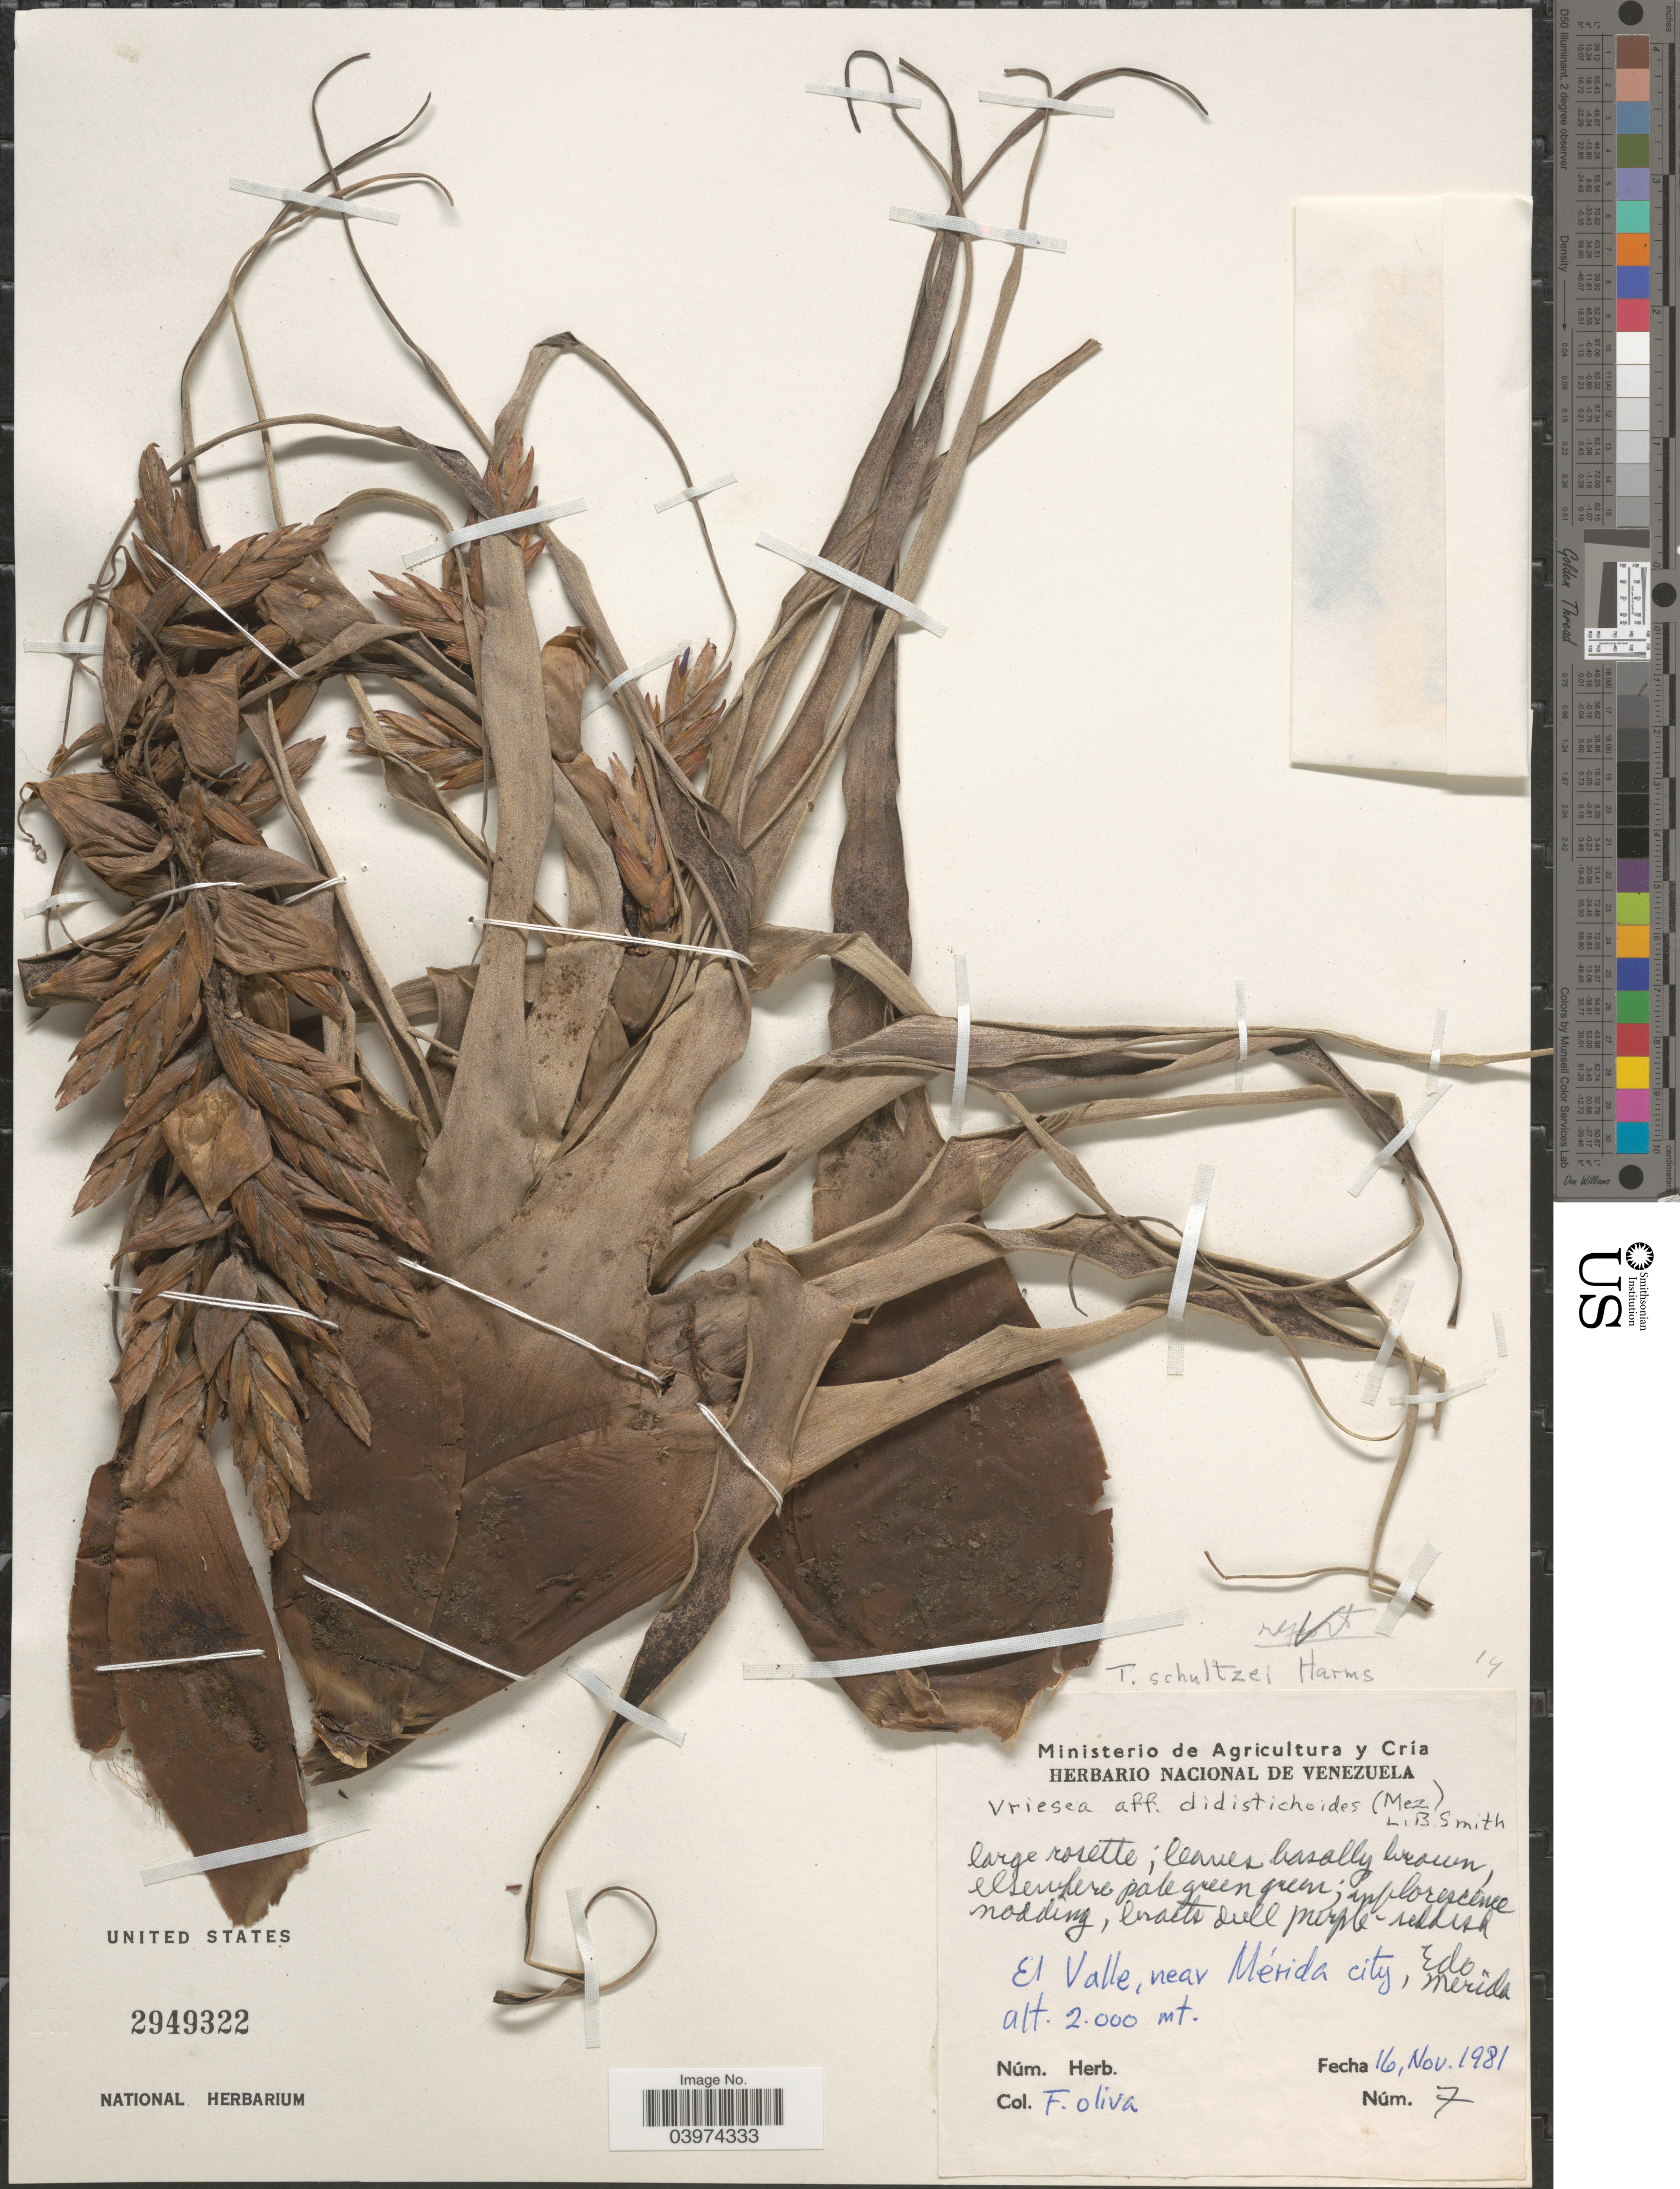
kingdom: Plantae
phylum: Tracheophyta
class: Liliopsida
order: Poales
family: Bromeliaceae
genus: Tillandsia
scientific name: Tillandsia schultzei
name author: Harms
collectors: F. Oliva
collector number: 7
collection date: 1981-11-16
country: Venezuela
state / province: Merida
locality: El Valle, near Mérida.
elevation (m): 2000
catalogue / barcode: US 2949322